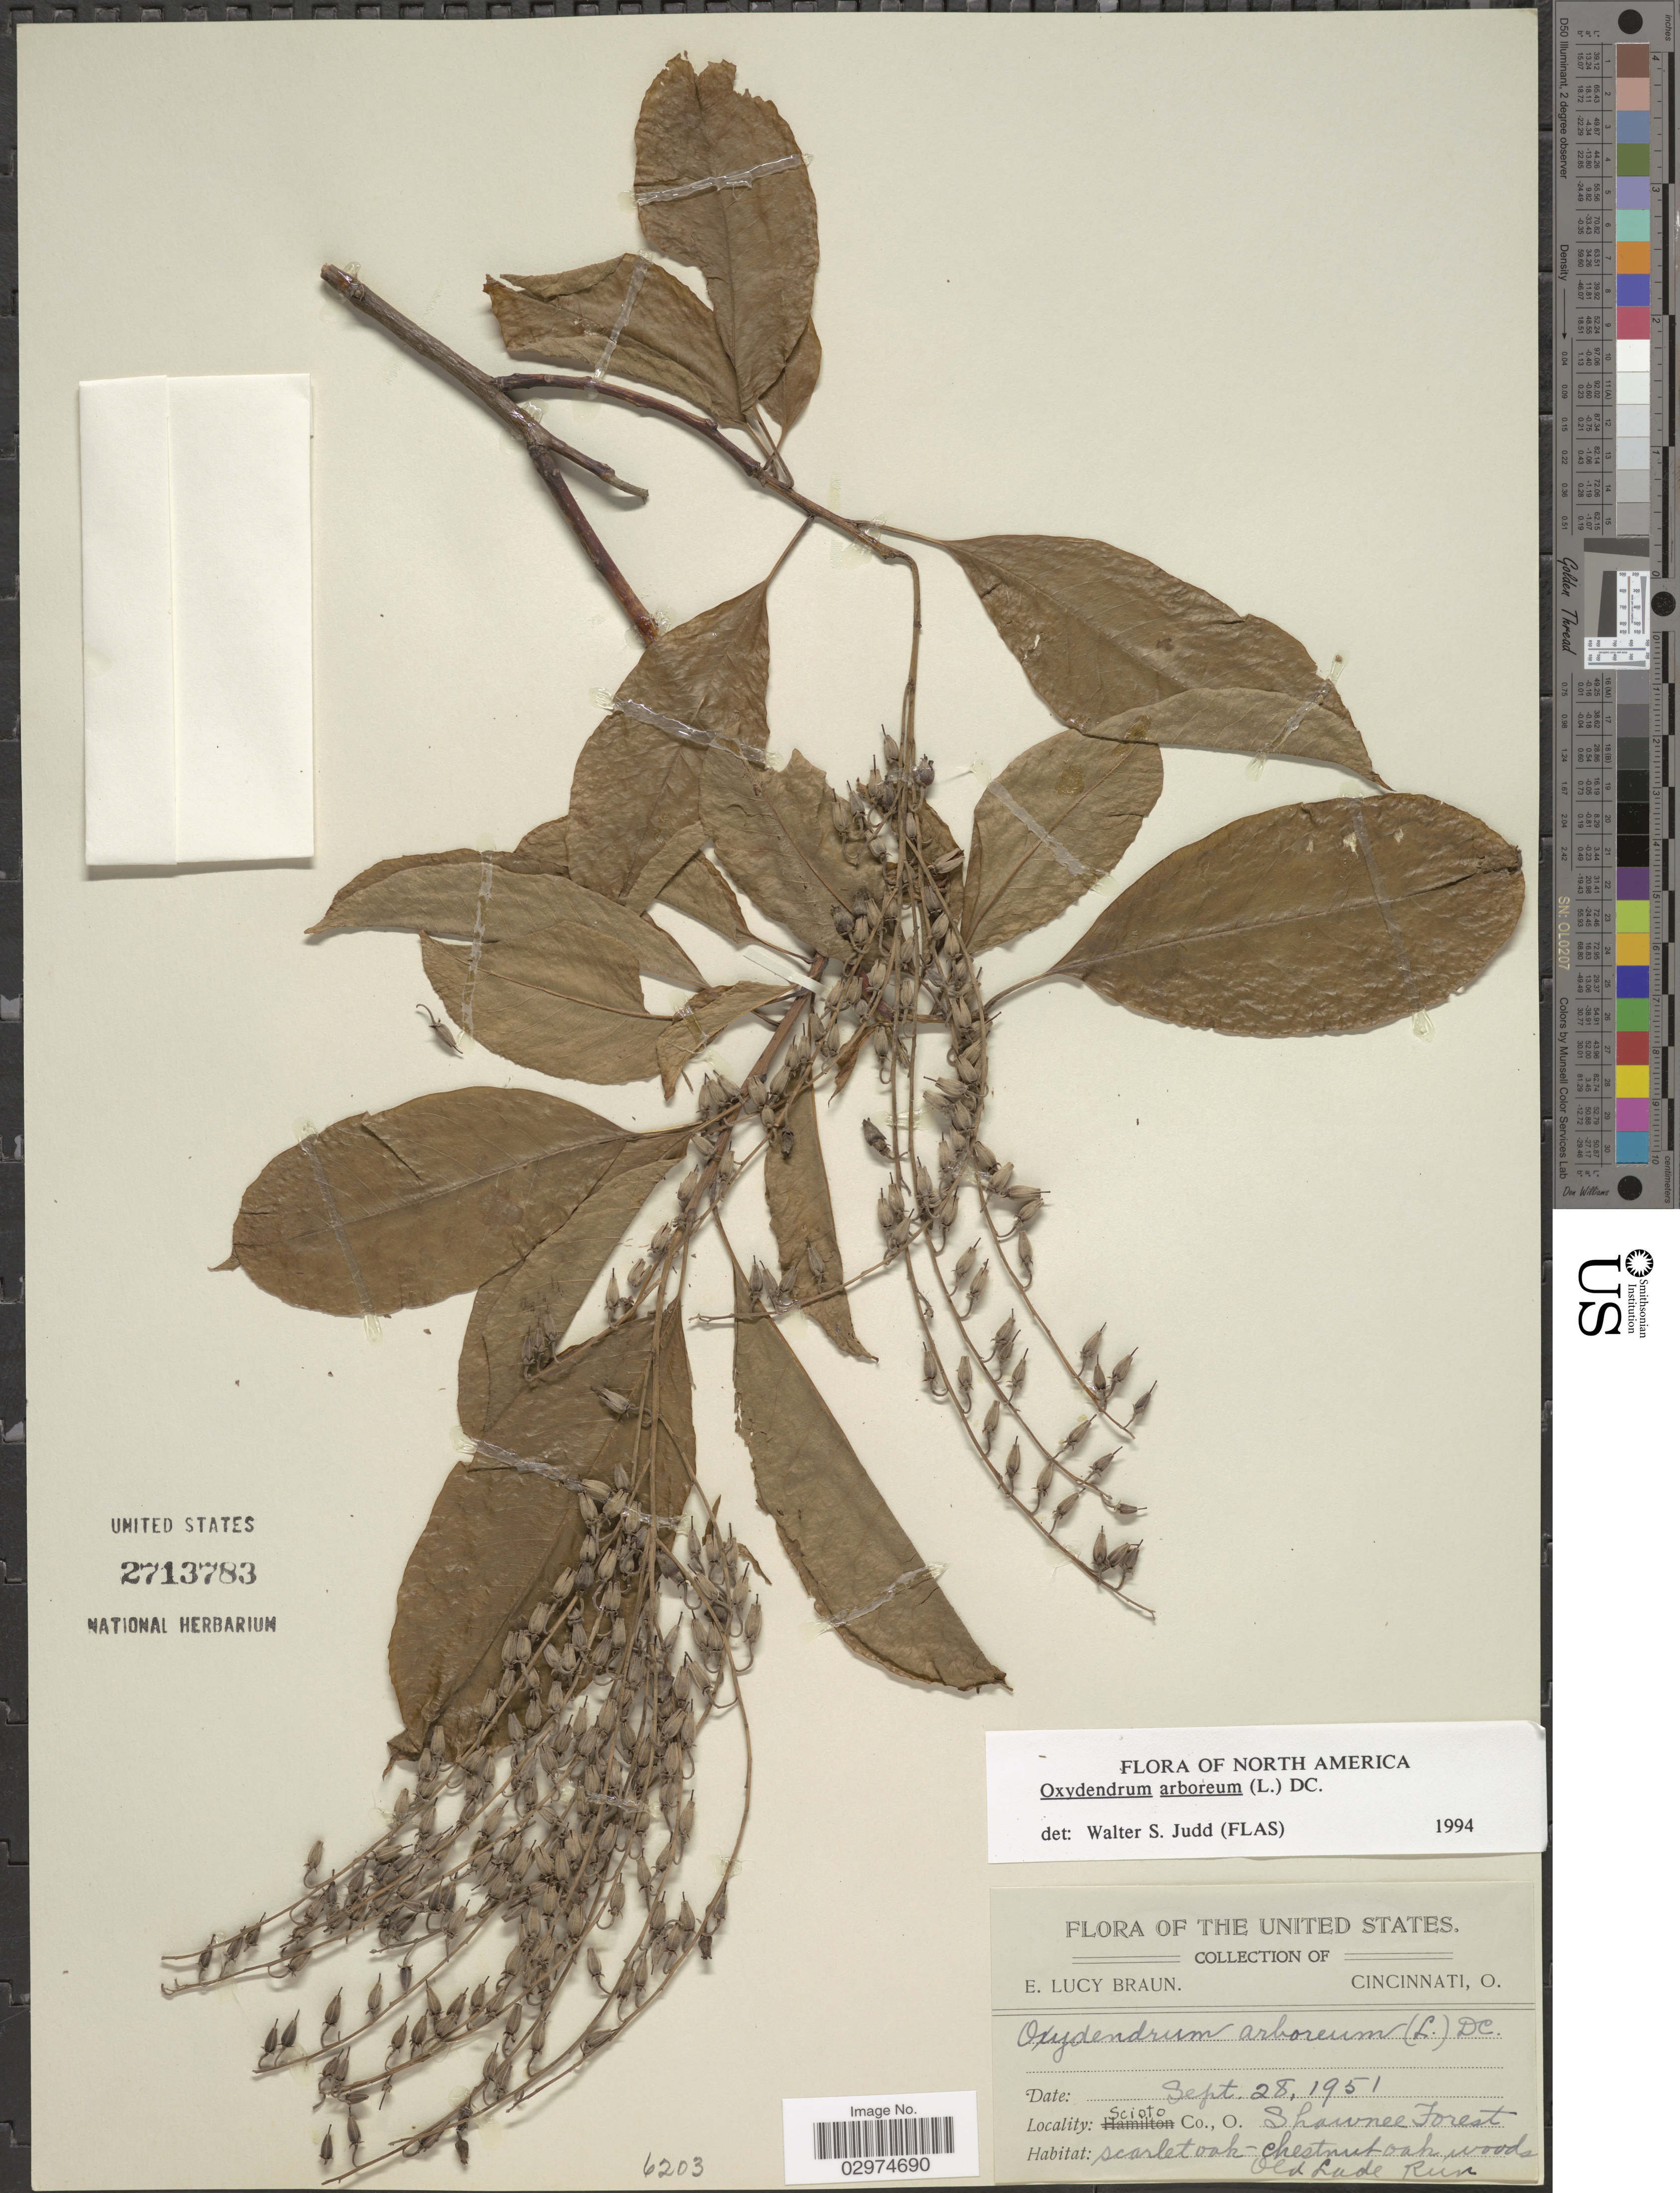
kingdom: Plantae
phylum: Tracheophyta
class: Magnoliopsida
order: Ericales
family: Ericaceae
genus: Oxydendrum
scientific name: Oxydendrum arboreum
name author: (L.) DC.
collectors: E. L. Braun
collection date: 1951-09-28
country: United States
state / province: Ohio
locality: Scioto Co., Shawnee Forest.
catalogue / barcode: US 2713783